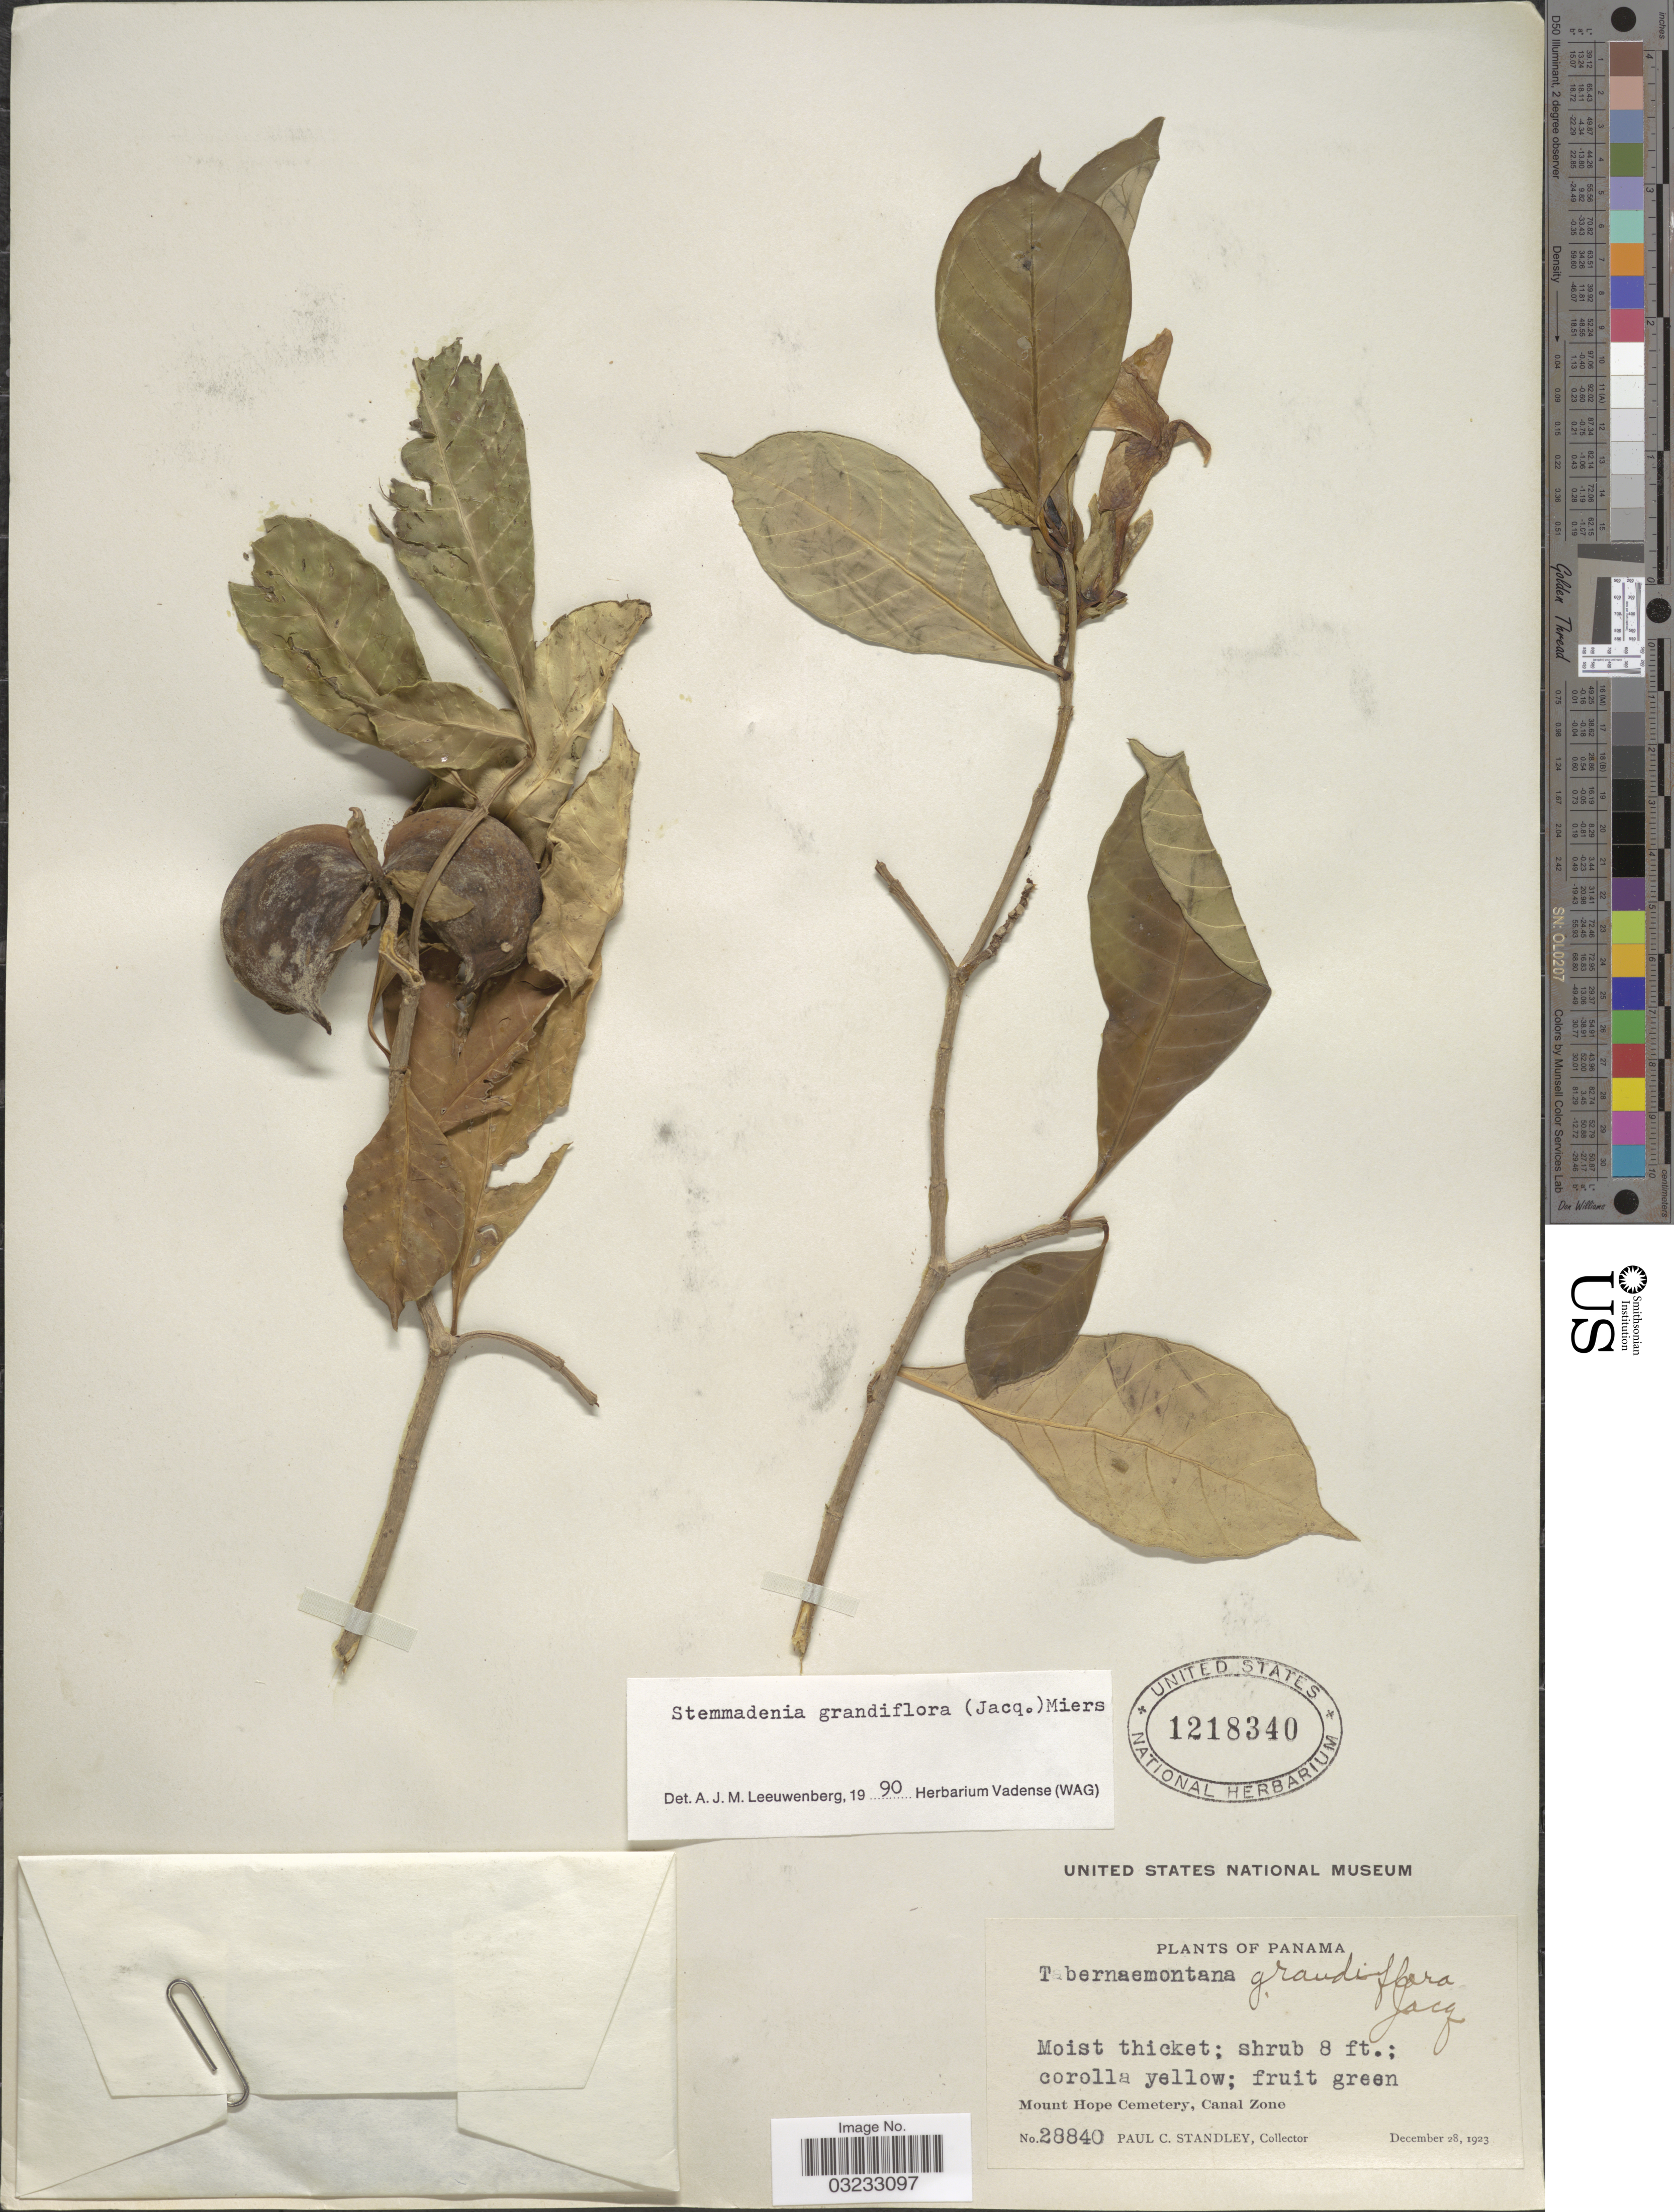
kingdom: Plantae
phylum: Tracheophyta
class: Magnoliopsida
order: Gentianales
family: Apocynaceae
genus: Stemmadenia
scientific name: Stemmadenia grandiflora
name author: (Jacq.) Miers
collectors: P. C. Standley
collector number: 28840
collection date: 1923-12-28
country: Panama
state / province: Colón / Panamá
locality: Mount Hope Cemetery, Canal Zone.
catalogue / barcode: US 1218340